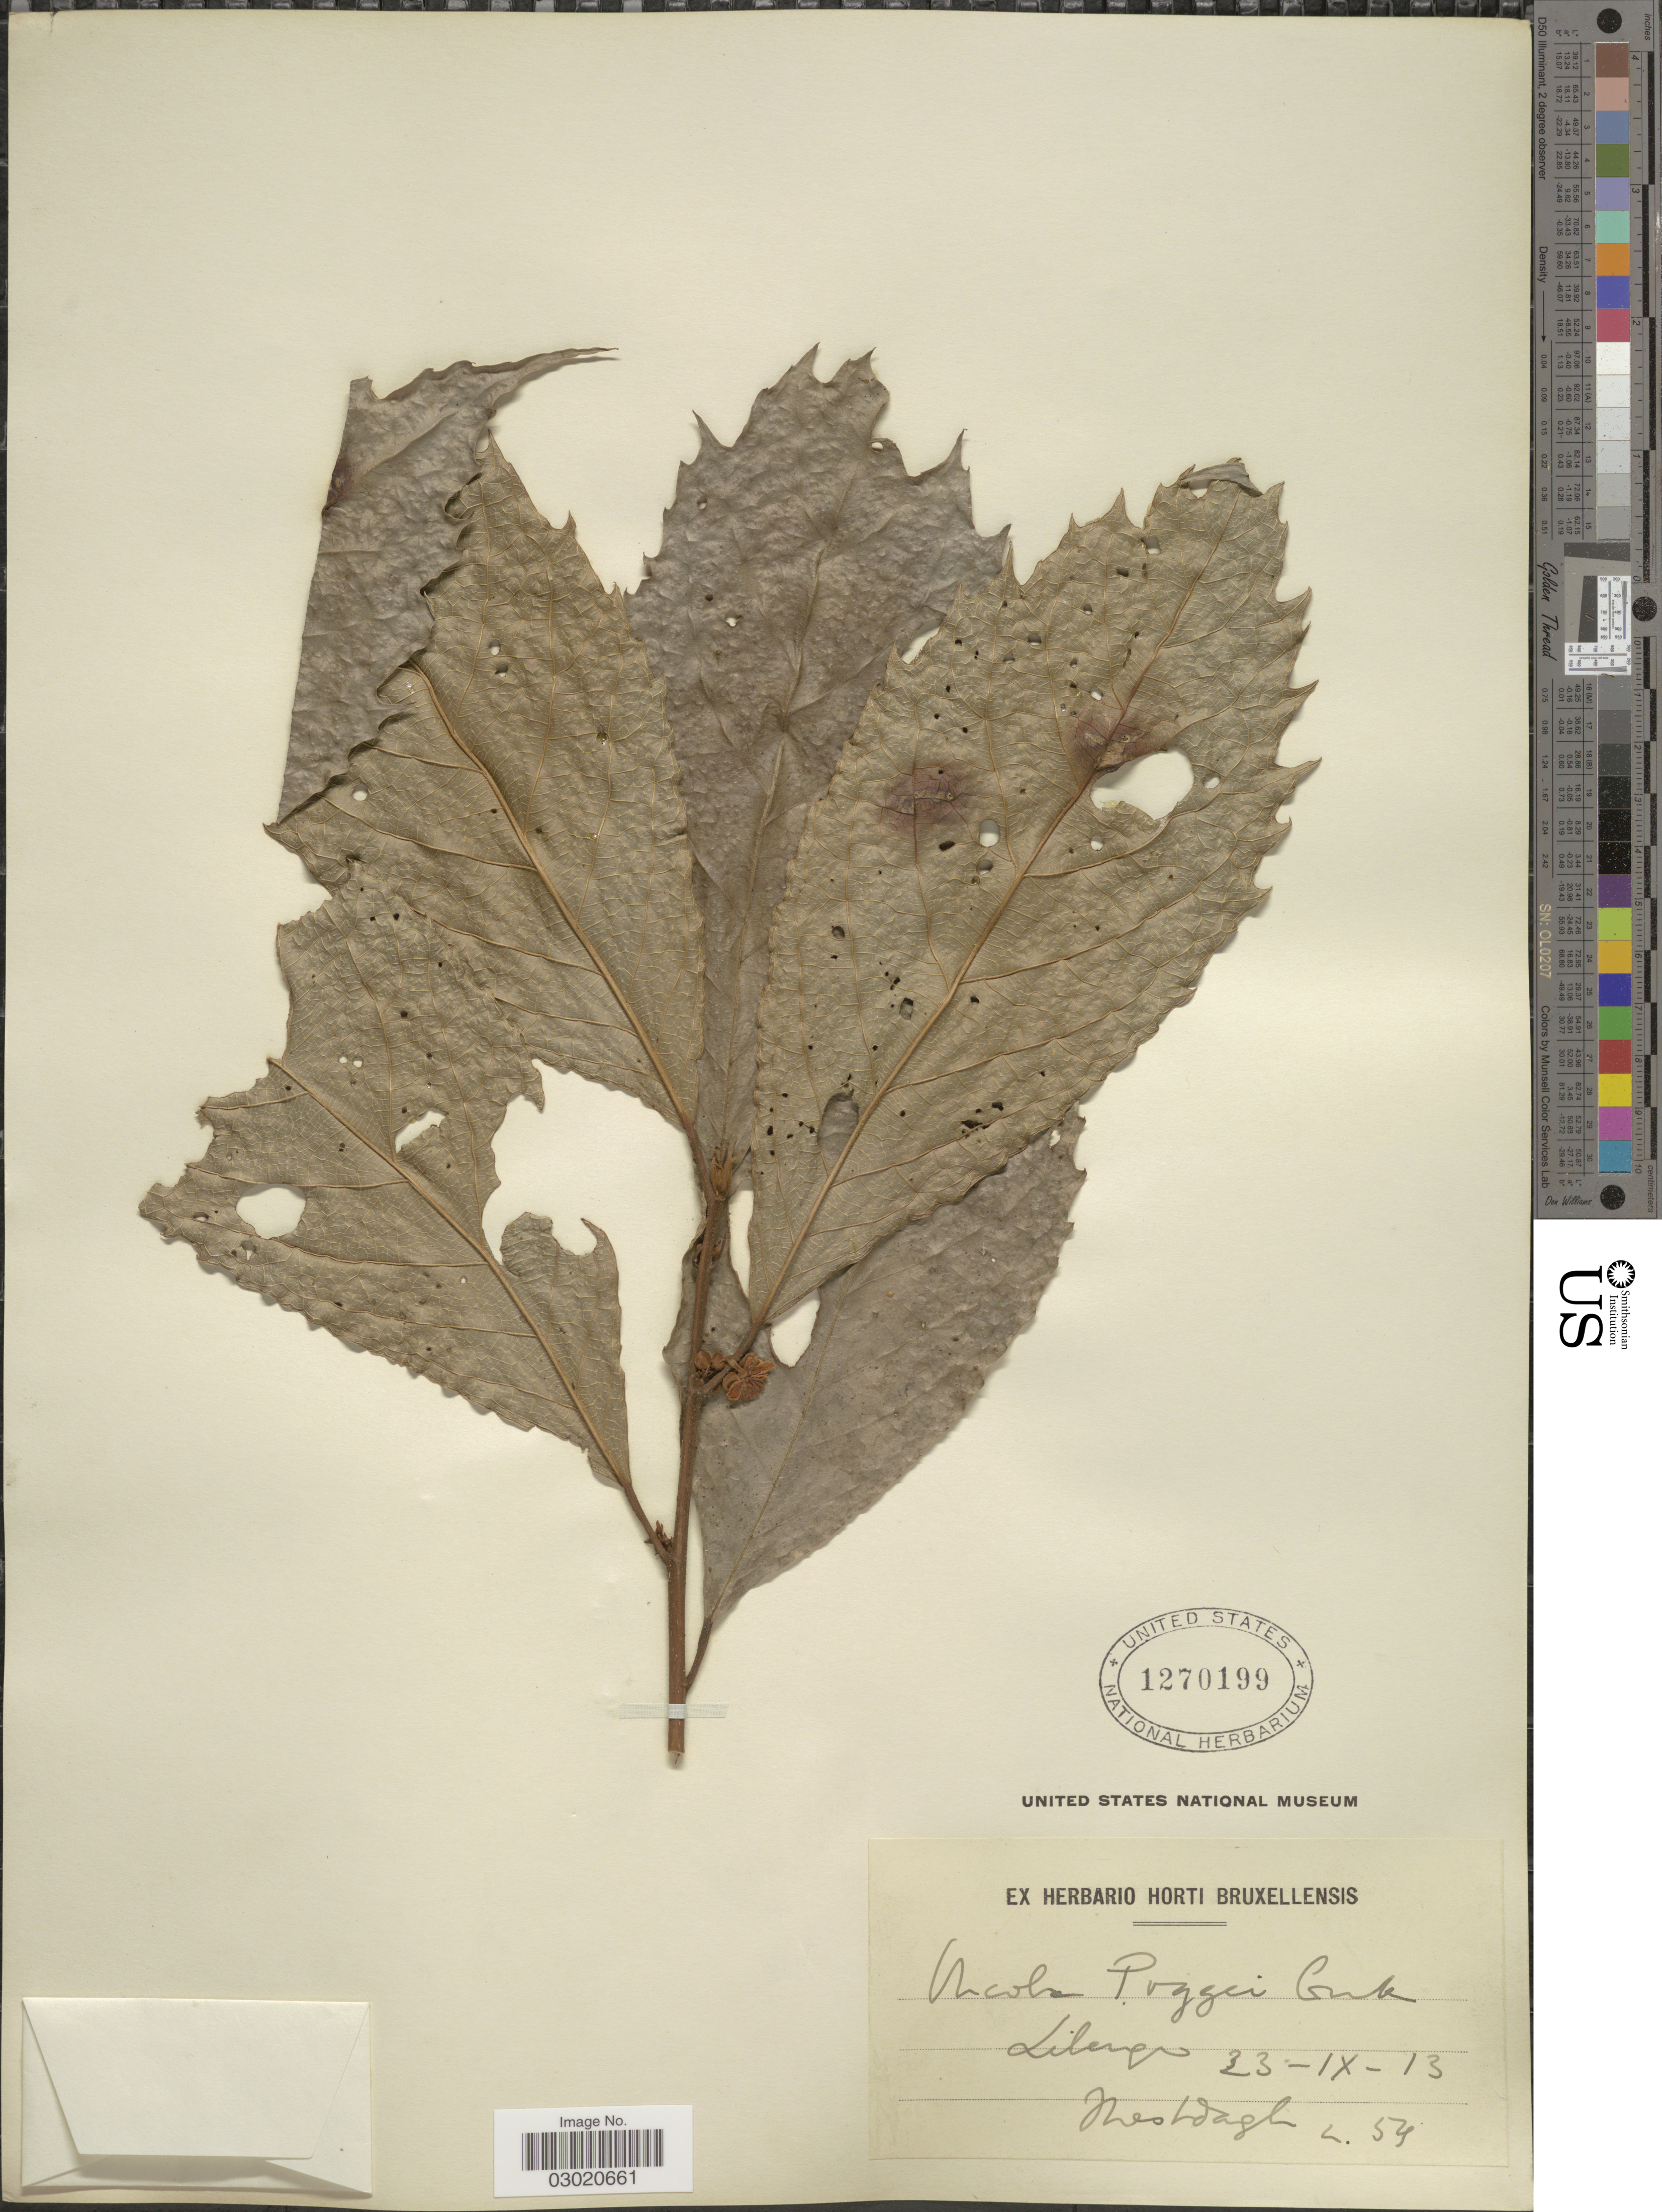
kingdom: Plantae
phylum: Tracheophyta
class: Magnoliopsida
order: Malpighiales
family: Salicaceae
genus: Oncoba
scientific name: Oncoba poggei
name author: Gürke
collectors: Mestdagh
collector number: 54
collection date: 1913-09-23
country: Congo, Democratic Republic of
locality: Lilenga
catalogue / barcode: US 1270199